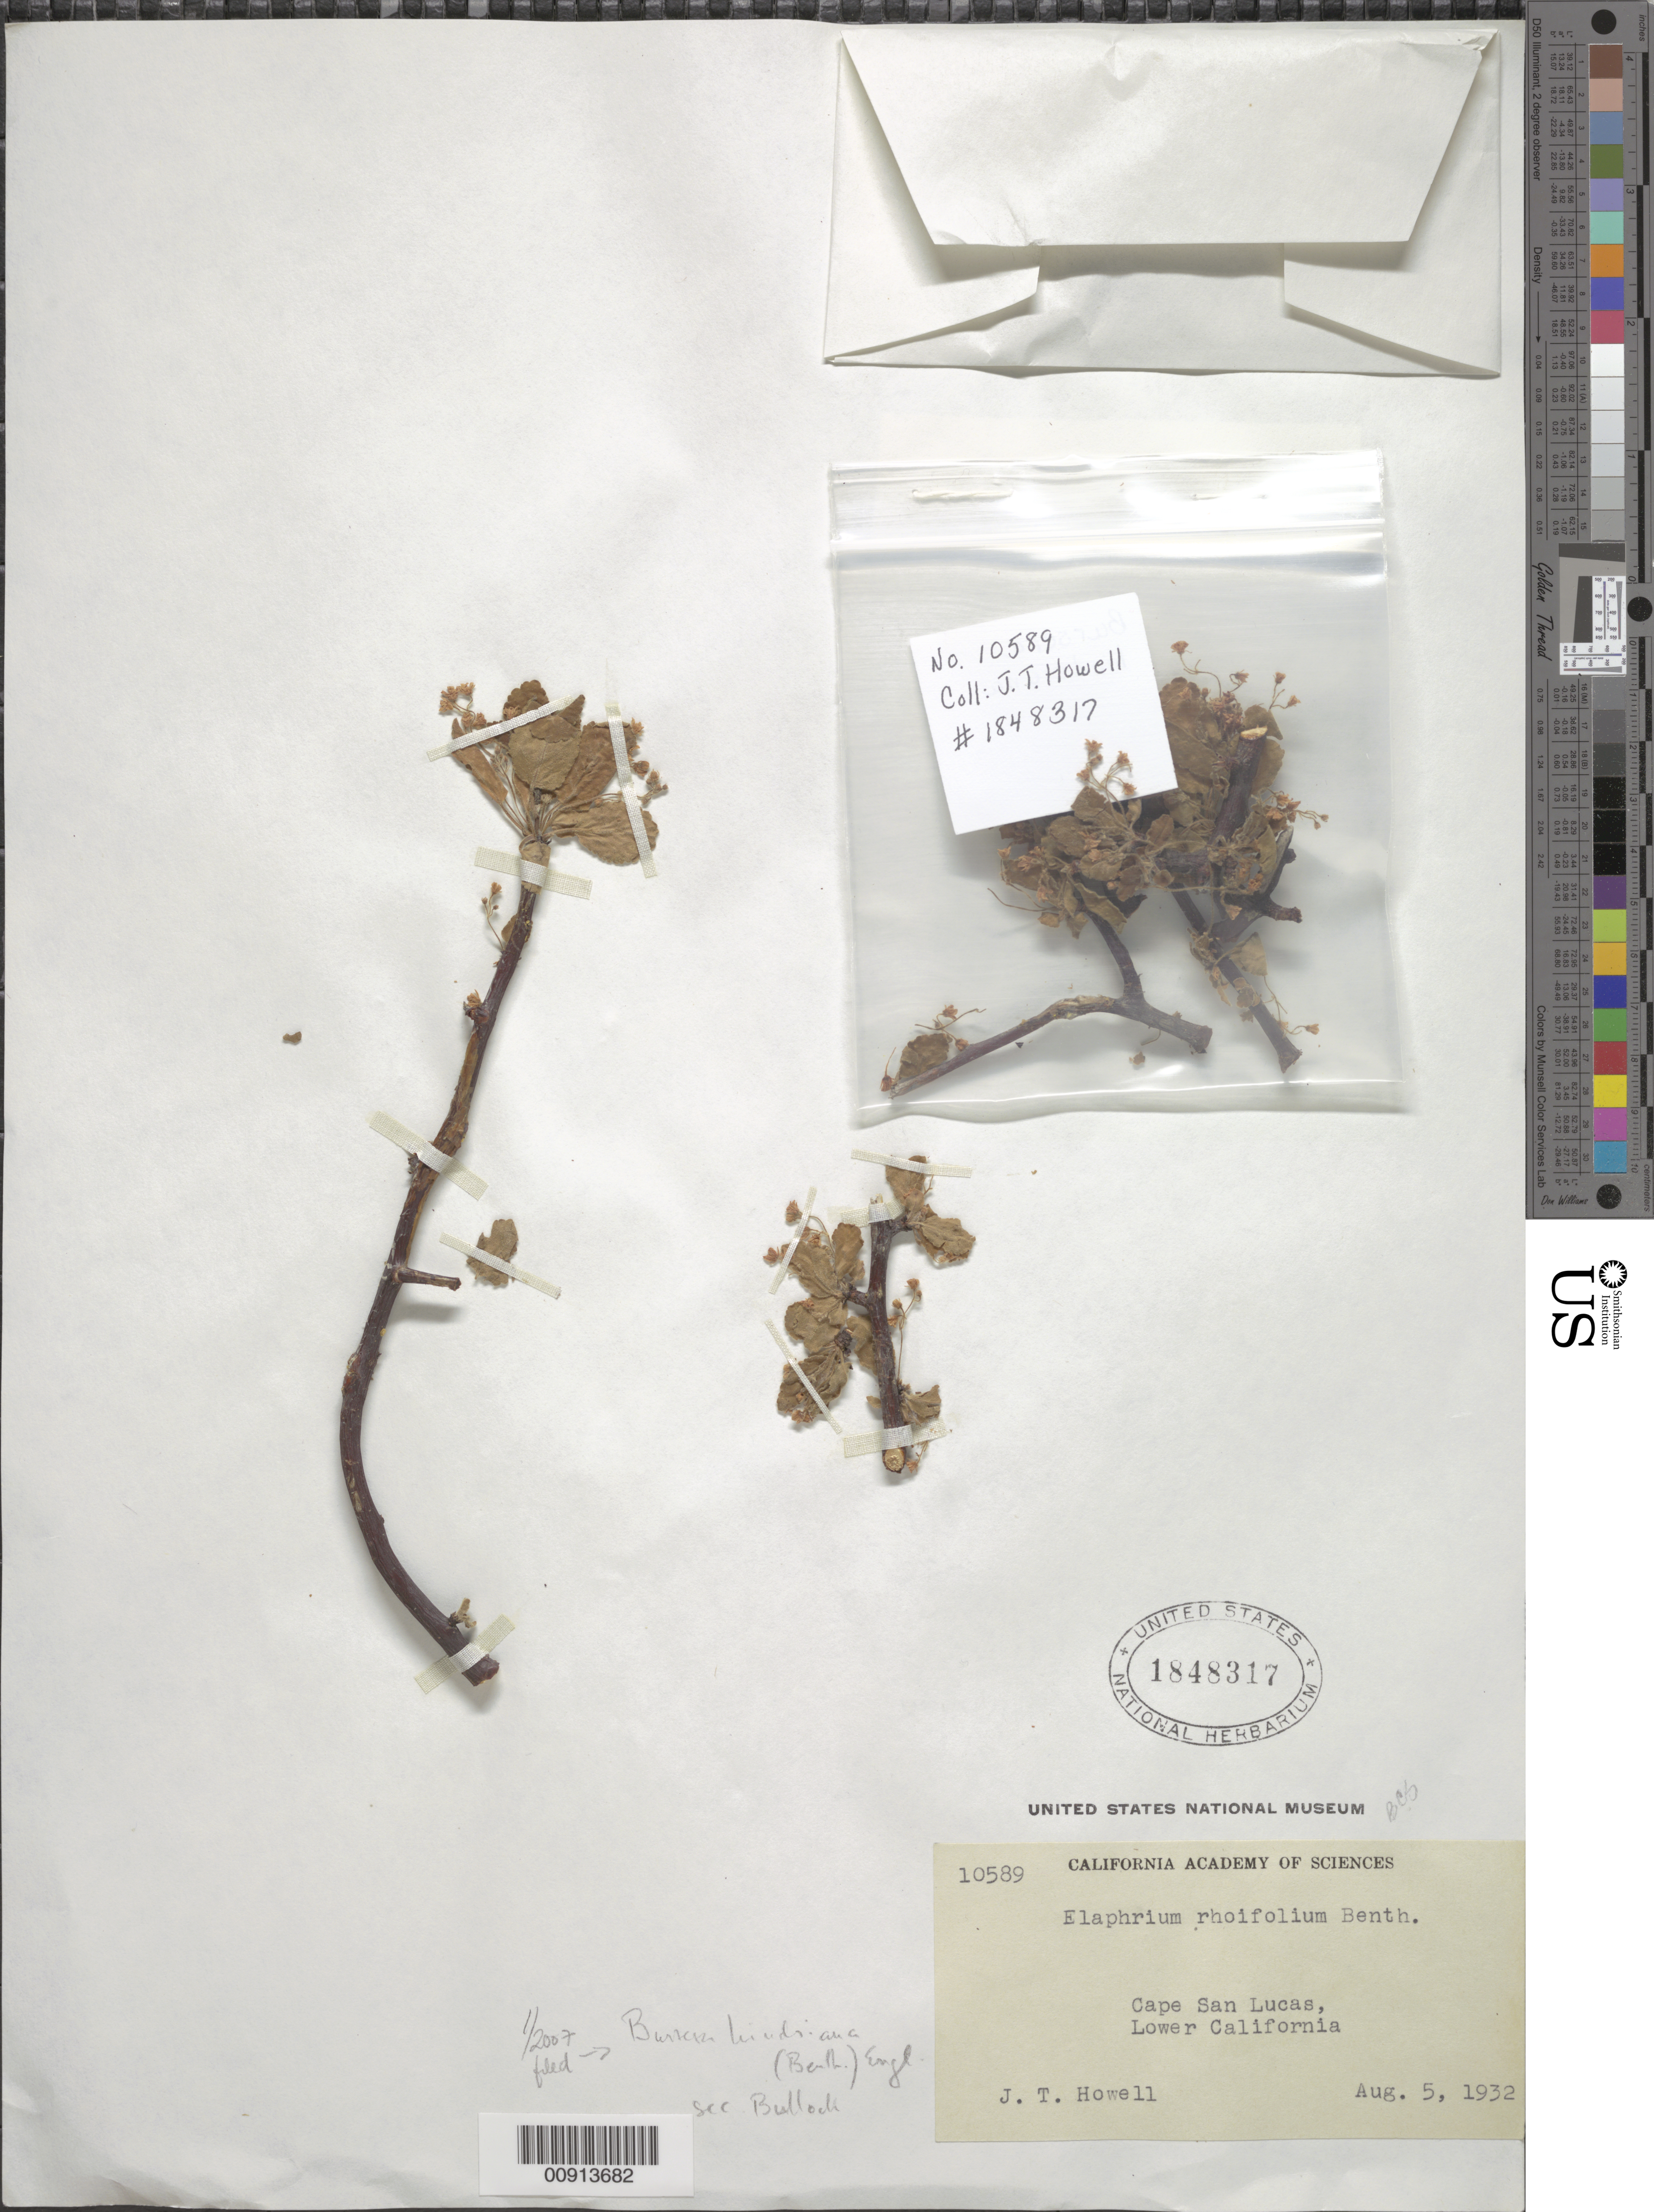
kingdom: Plantae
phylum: Tracheophyta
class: Magnoliopsida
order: Sapindales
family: Burseraceae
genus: Bursera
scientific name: Bursera hindsiana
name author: (Benth.) Engl.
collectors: J. T. Howell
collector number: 10589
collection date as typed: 05 Aug 1932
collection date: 1932-08-05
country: Mexico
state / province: Baja California Sur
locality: Cape San Lucas, Lower California.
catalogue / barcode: US 1848317